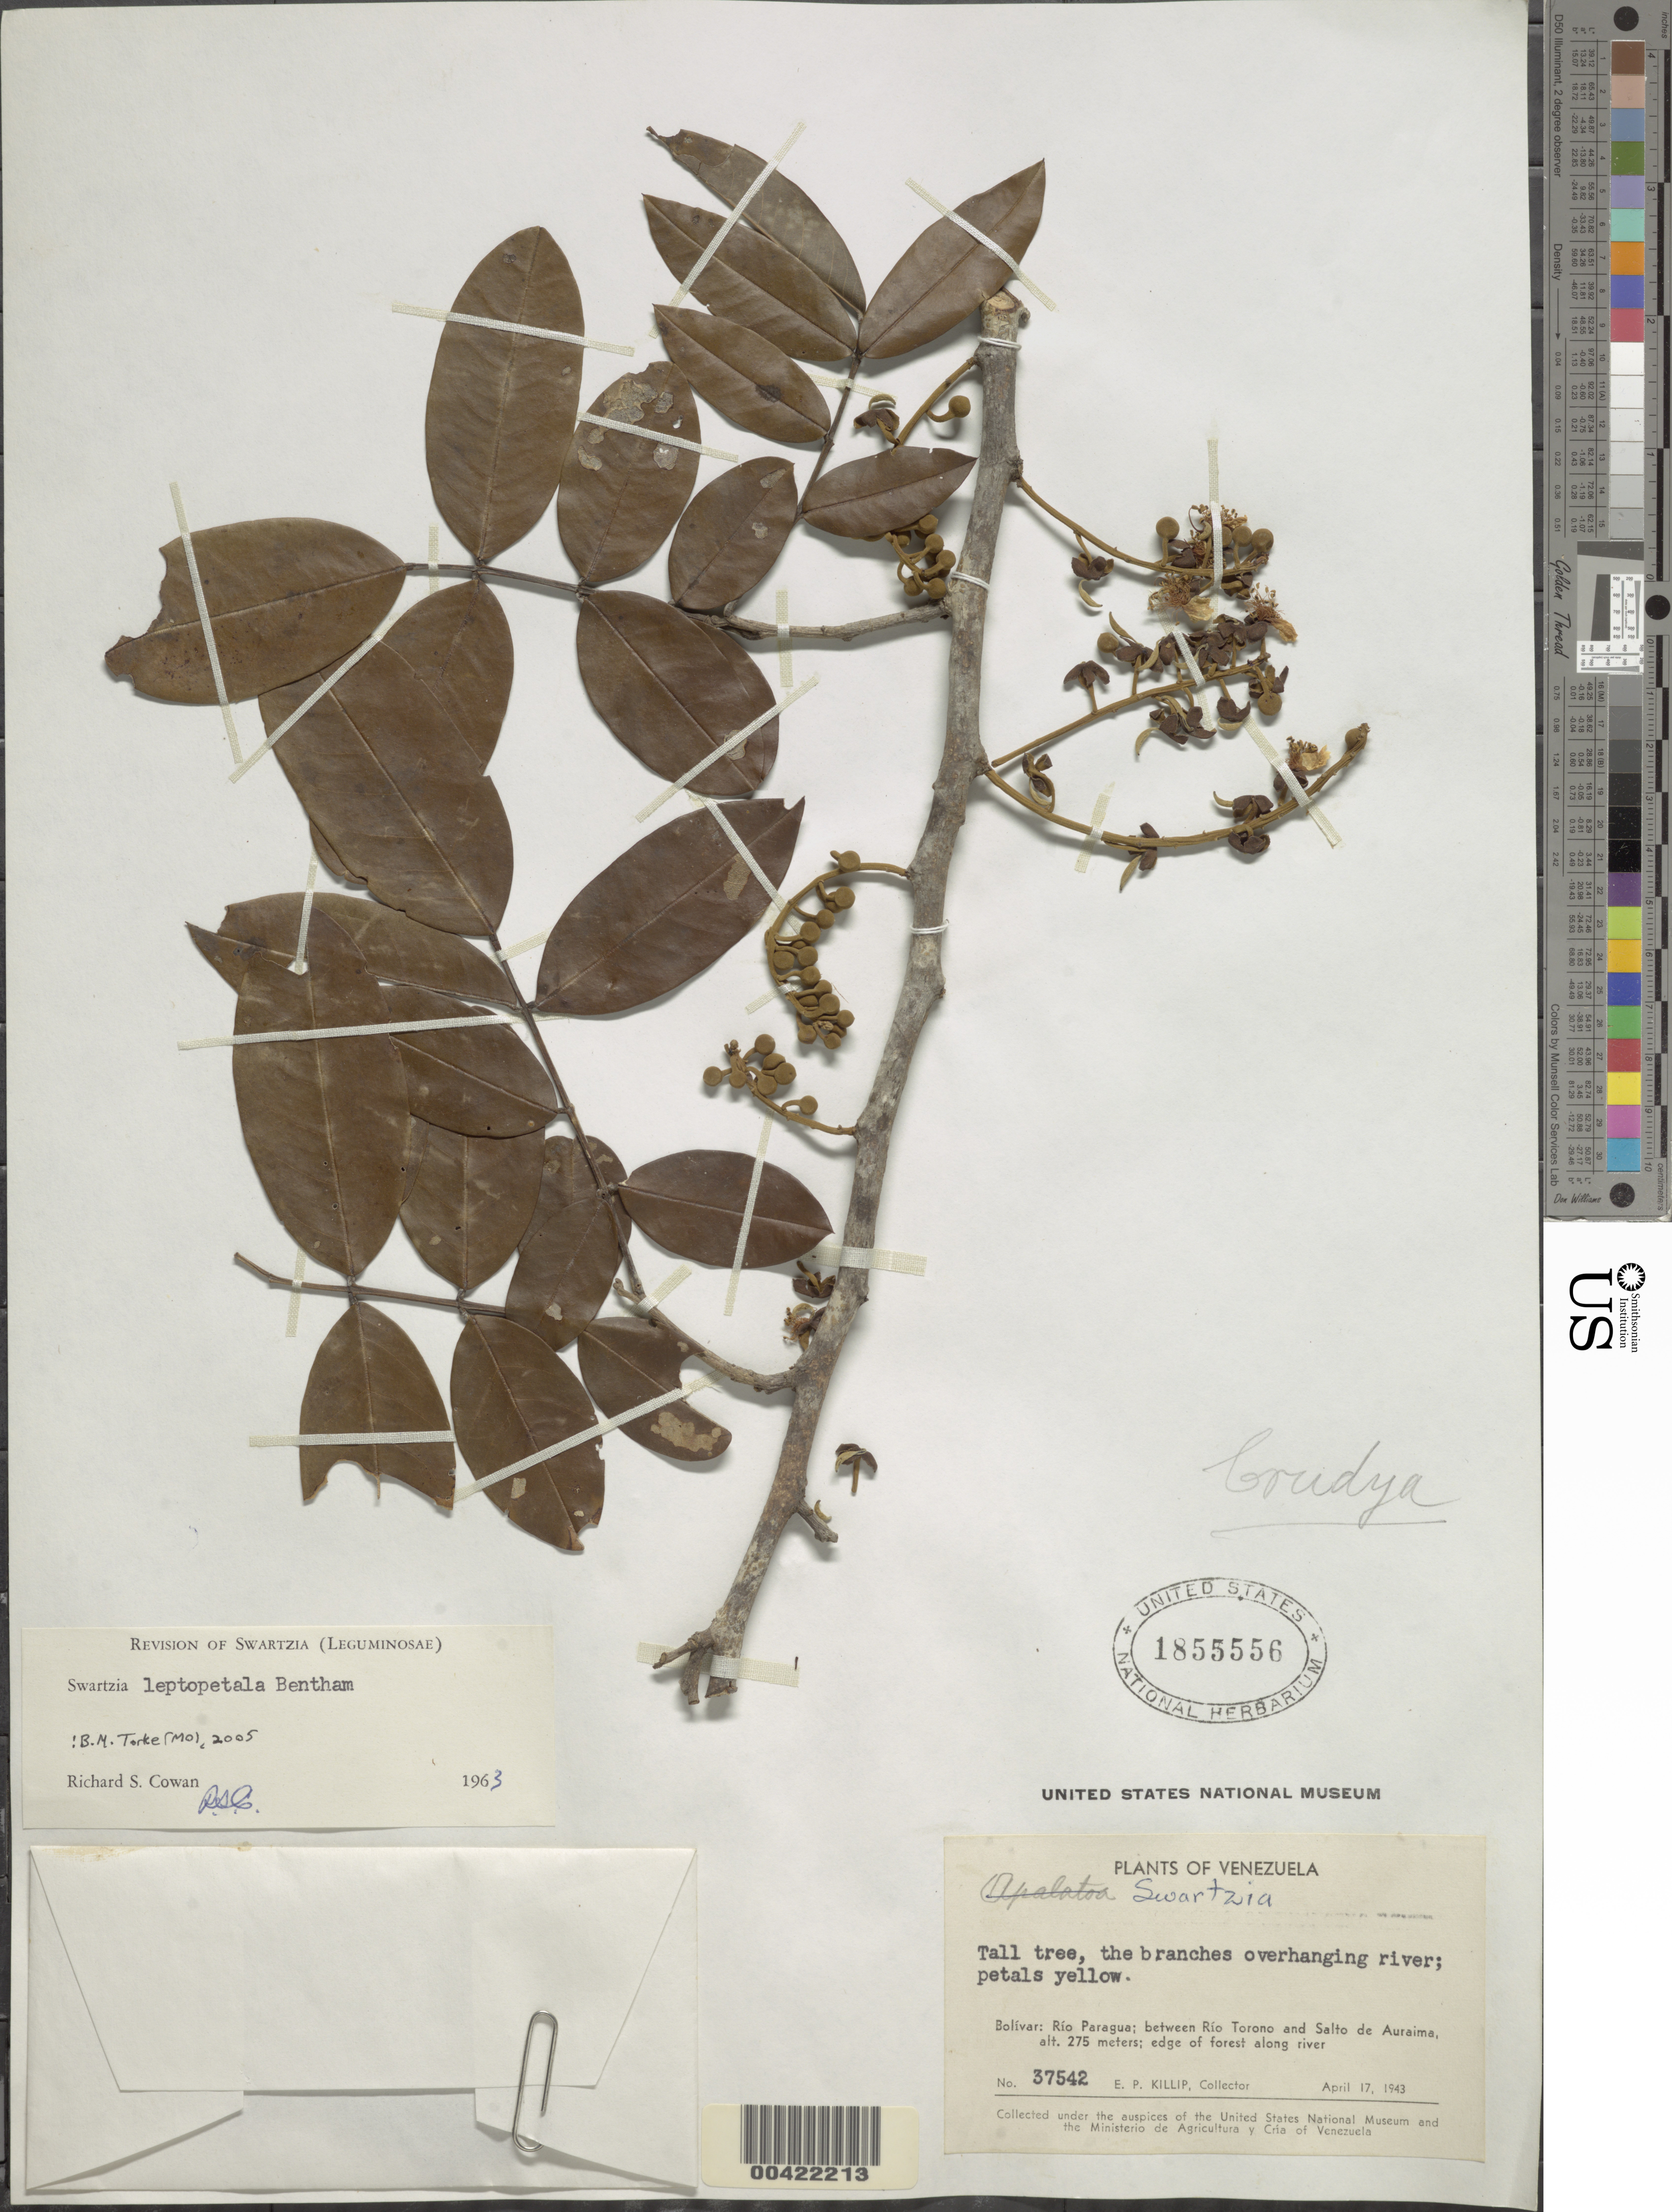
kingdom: Plantae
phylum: Tracheophyta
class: Magnoliopsida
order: Fabales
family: Fabaceae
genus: Swartzia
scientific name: Swartzia leptopetala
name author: Benth.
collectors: E. P. Killip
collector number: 37542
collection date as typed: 17 Apr 1943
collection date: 1943-04-17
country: Venezuela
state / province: Bolivar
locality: Rio paragua; between salto de auraima and rio torono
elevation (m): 275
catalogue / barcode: US 1855556